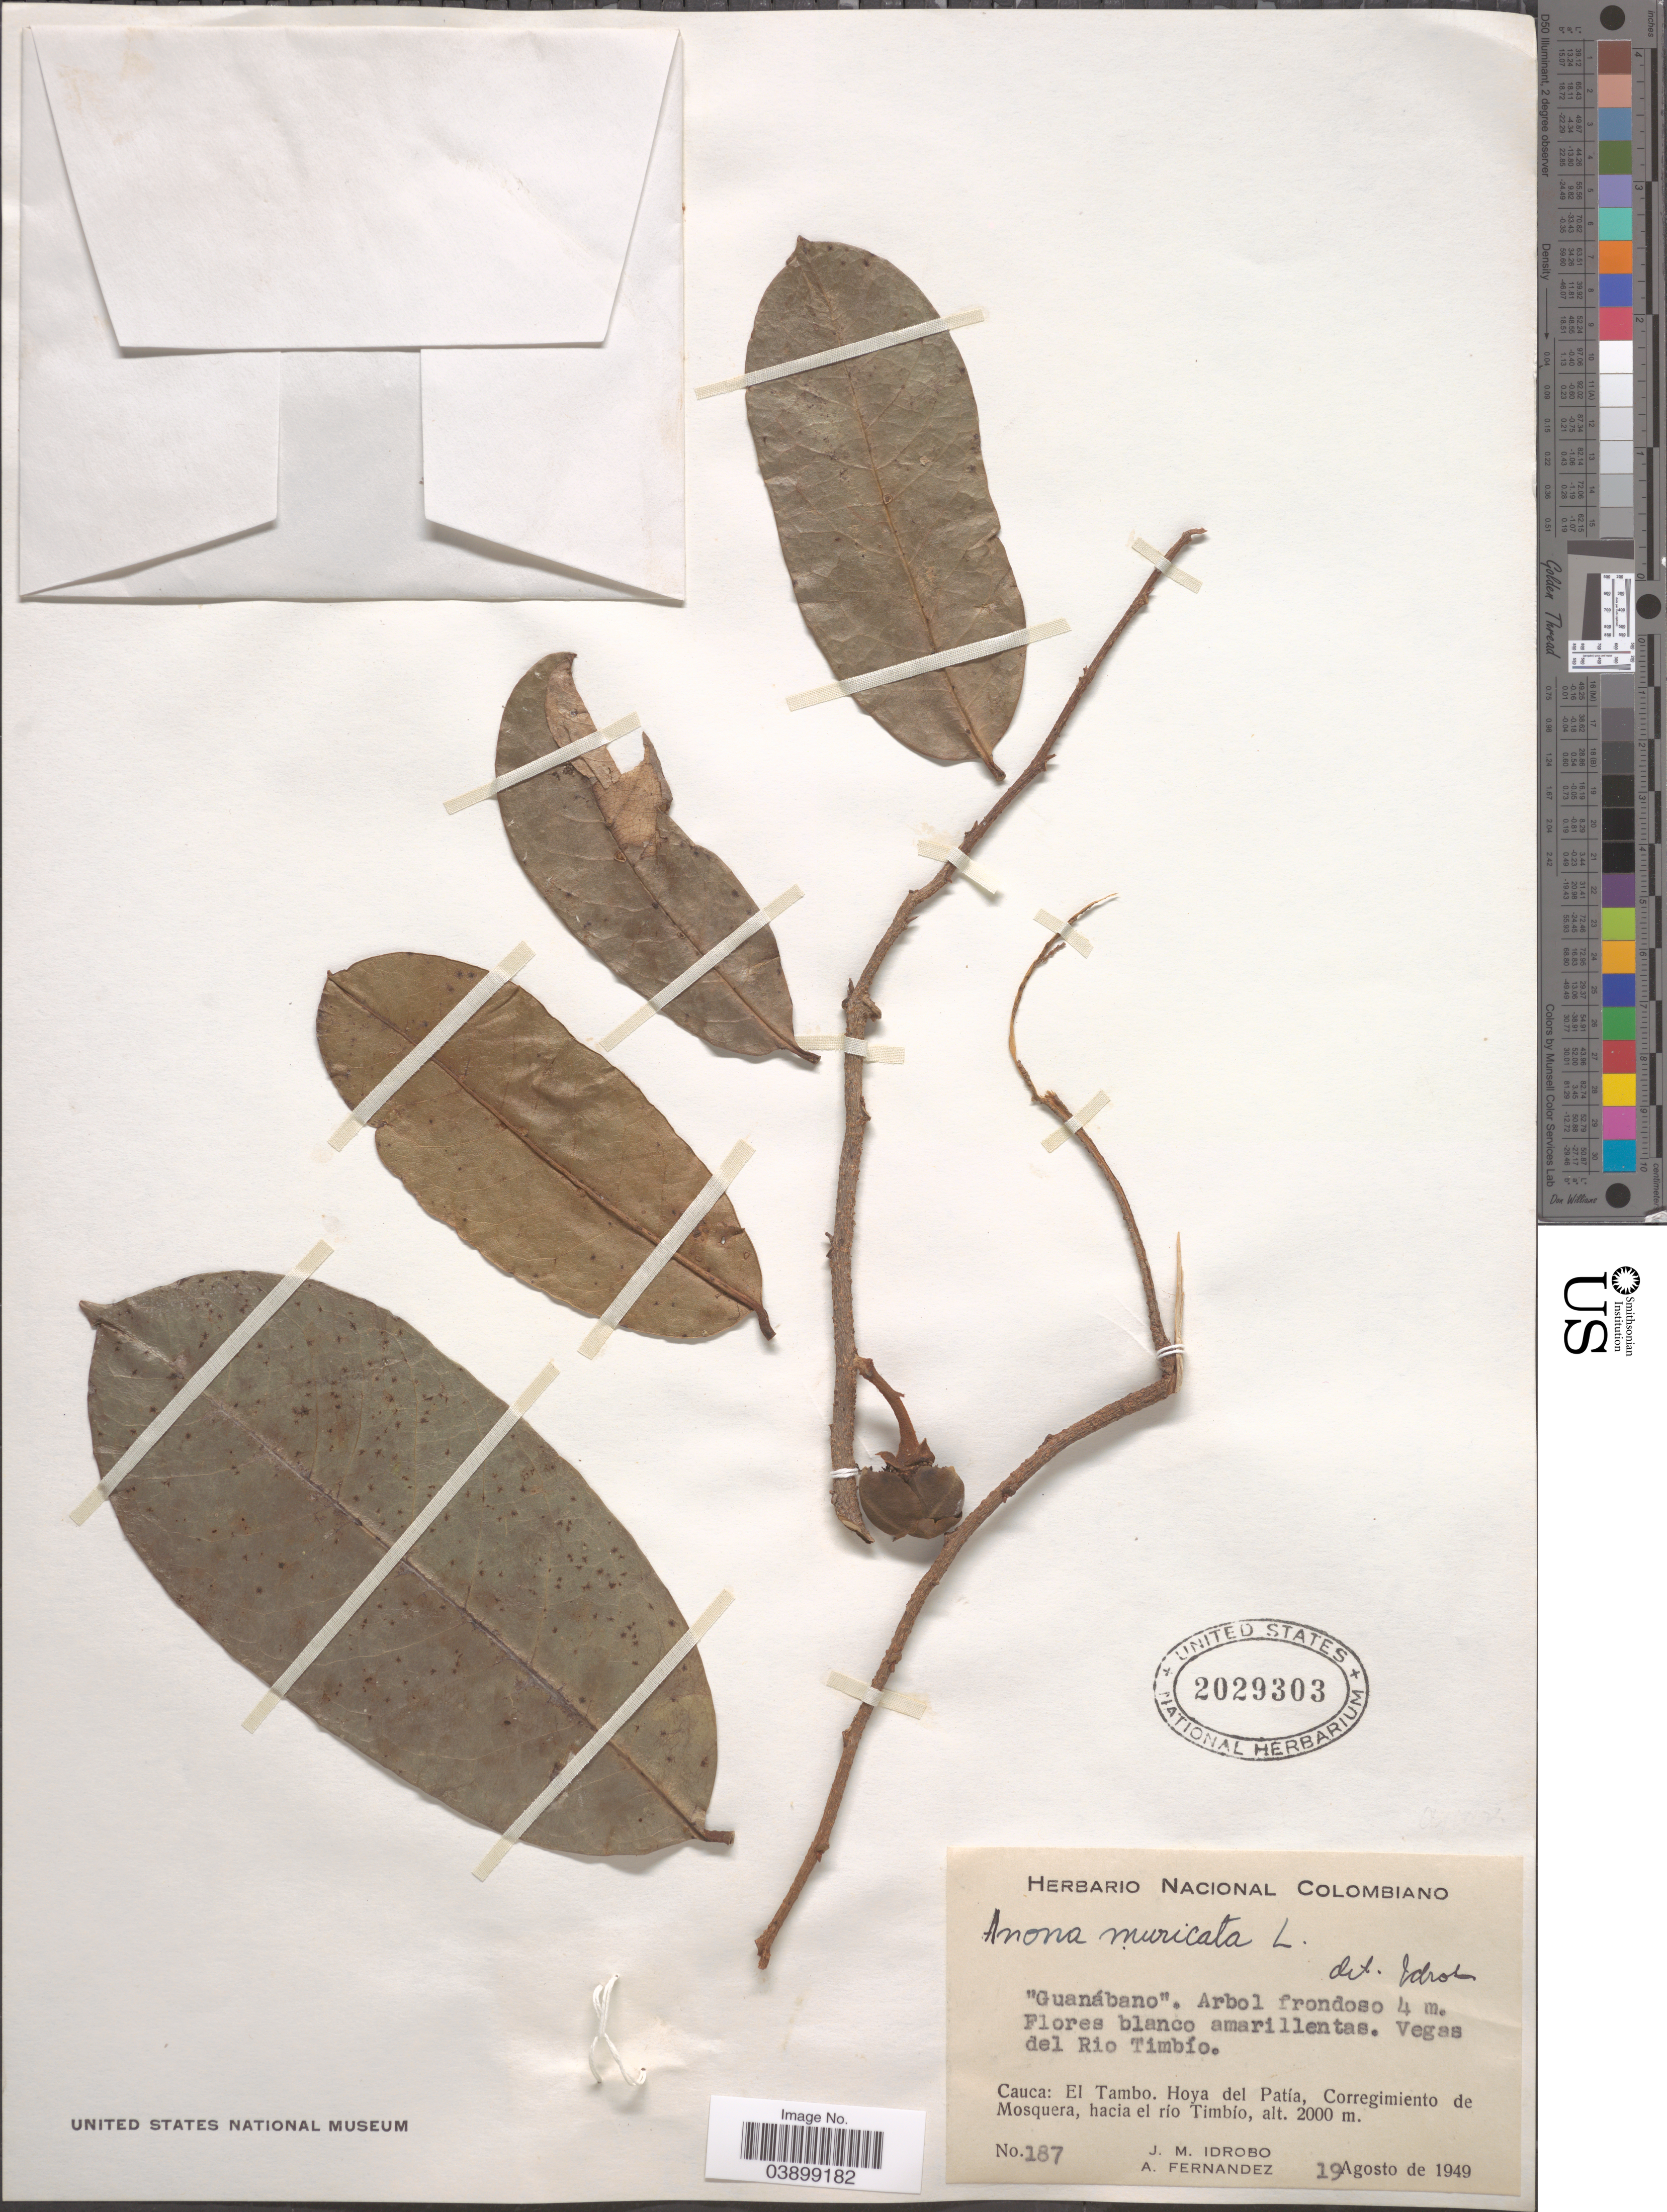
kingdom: Plantae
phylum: Tracheophyta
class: Magnoliopsida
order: Magnoliales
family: Annonaceae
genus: Annona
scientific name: Annona muricata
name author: L.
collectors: J. M. Idrobo & A. Fernandez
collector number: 187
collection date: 1949-08-19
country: Colombia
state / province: Cauca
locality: Vegas del Rio Timbío. El Tambo. Hoya del Patía, Corregimiento de Mosquera, hacia el río Timbío.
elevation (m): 2000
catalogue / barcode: US 2029303